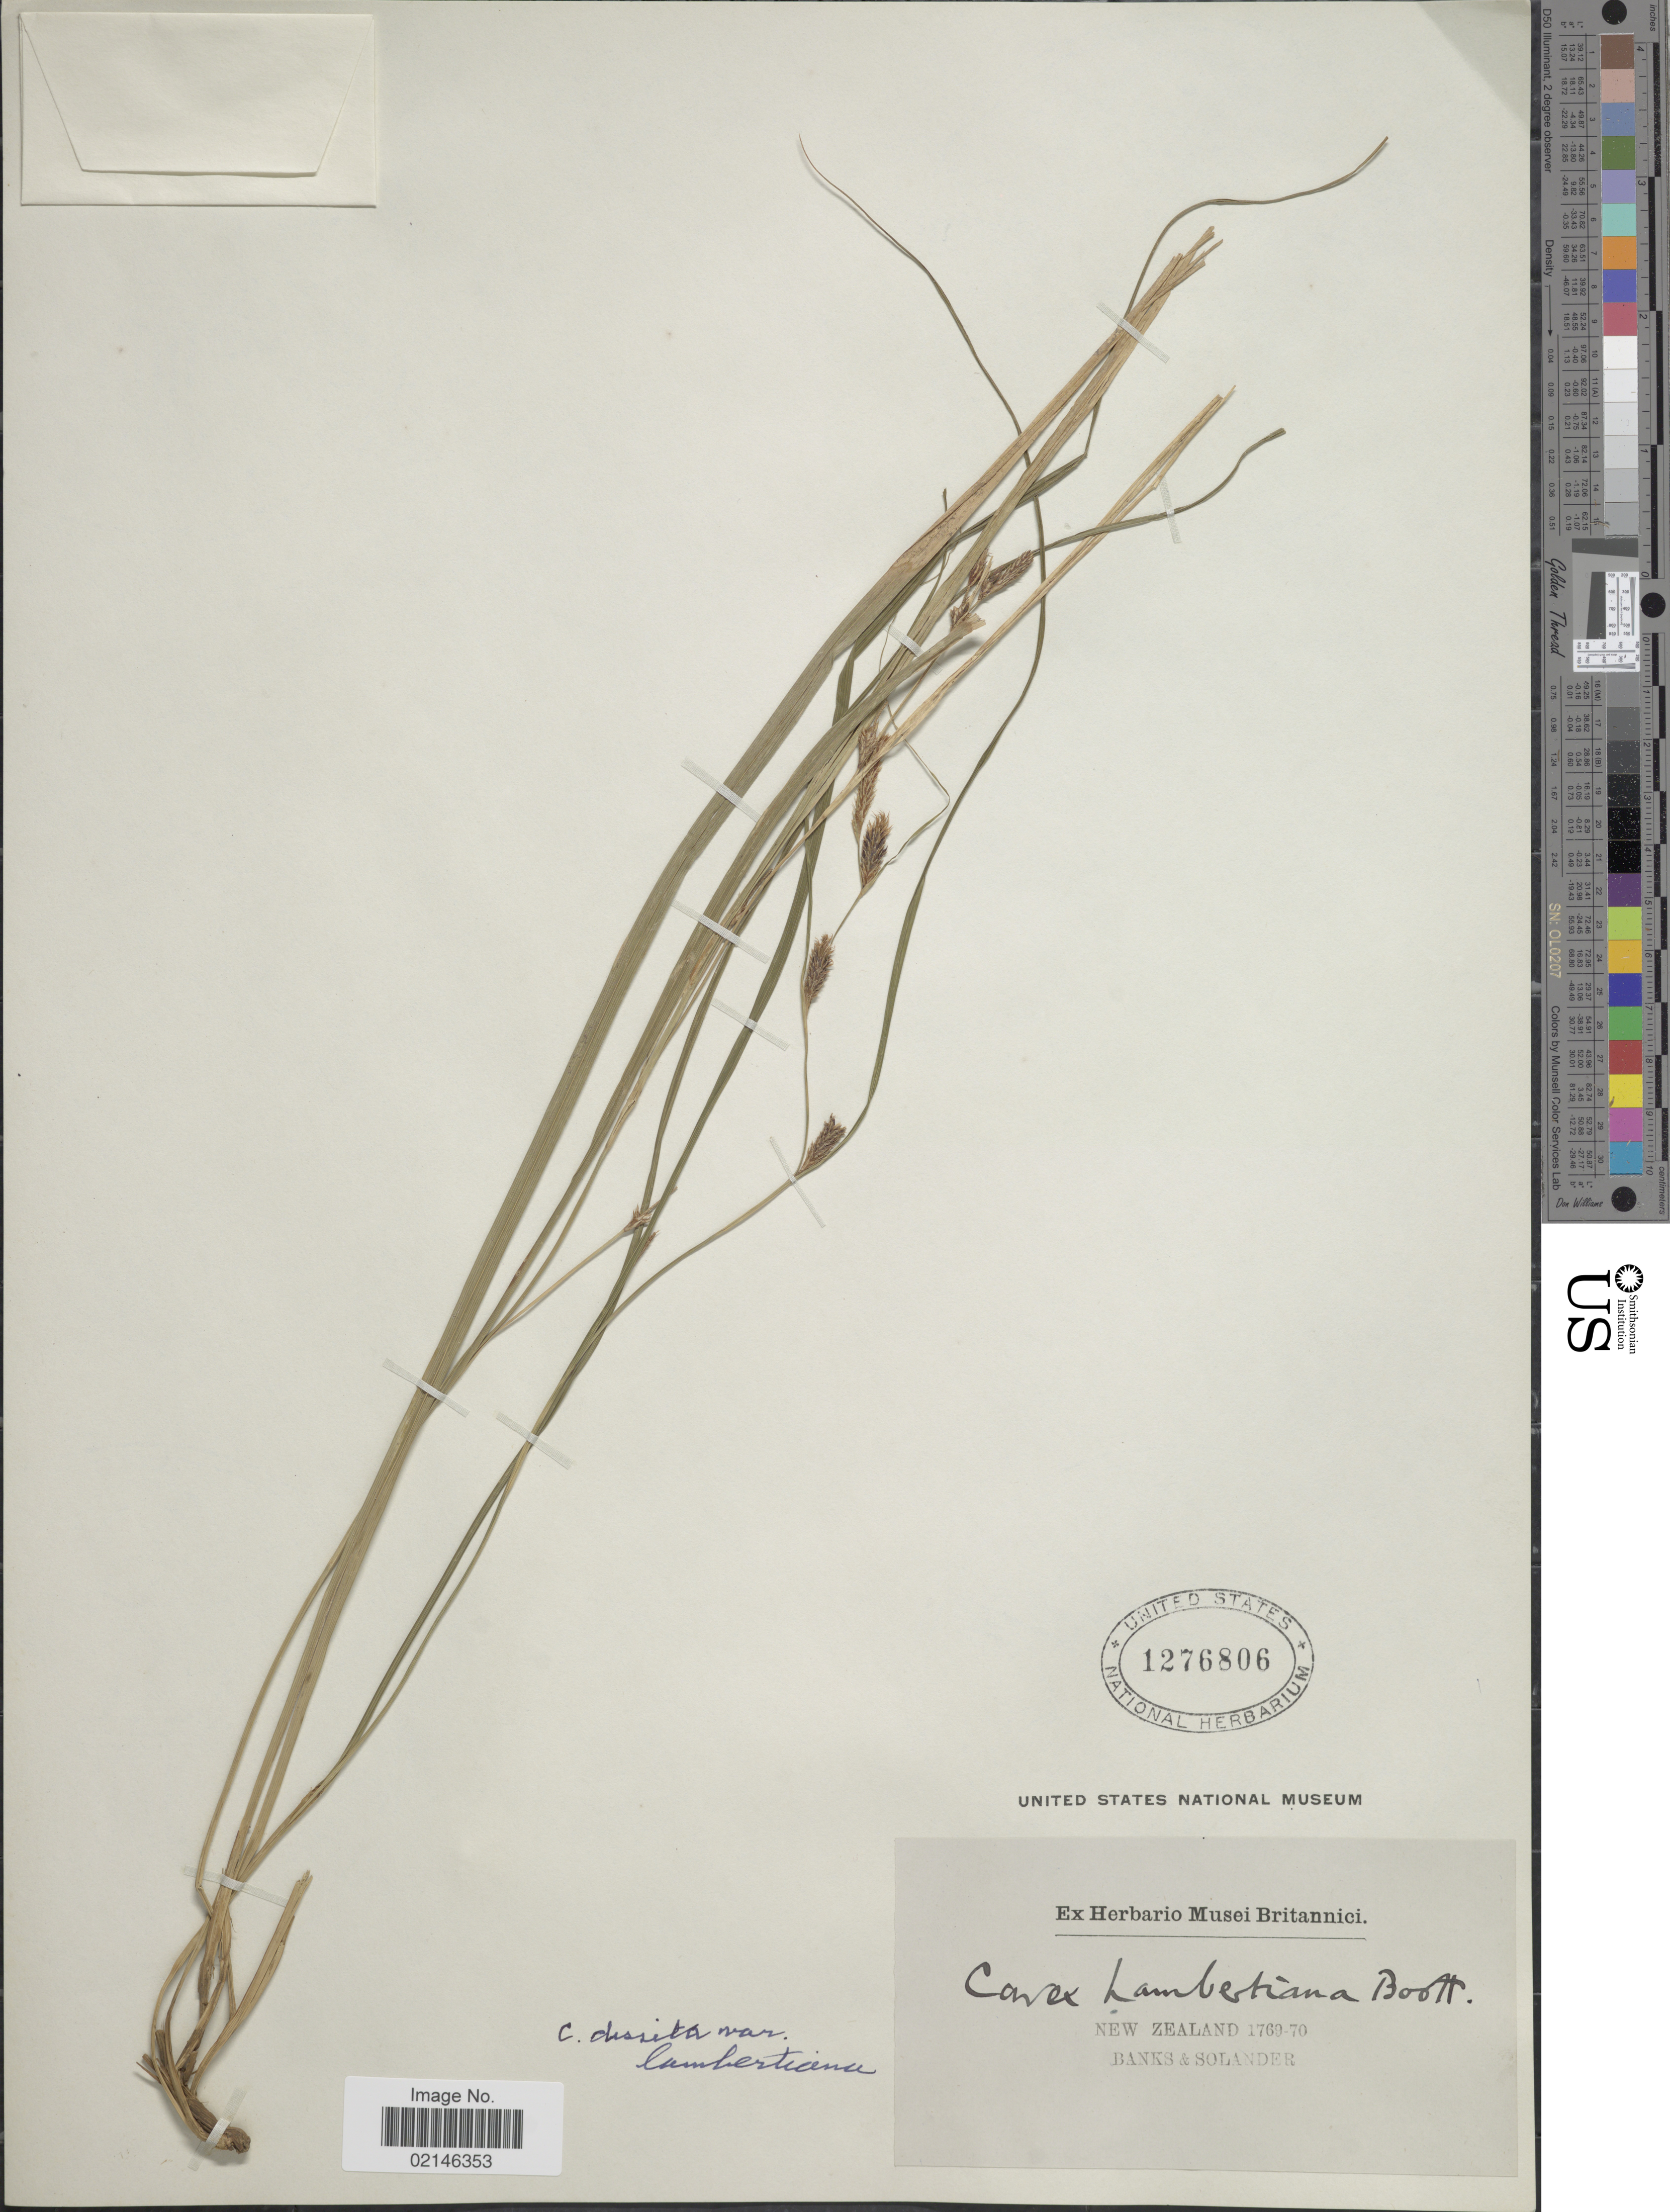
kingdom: Plantae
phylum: Tracheophyta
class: Liliopsida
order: Poales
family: Cyperaceae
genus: Carex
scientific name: Carex dissita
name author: Sol. ex Boott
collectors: -- Banks & -- Solander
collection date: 1769/1770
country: New Zealand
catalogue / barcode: US 1276806